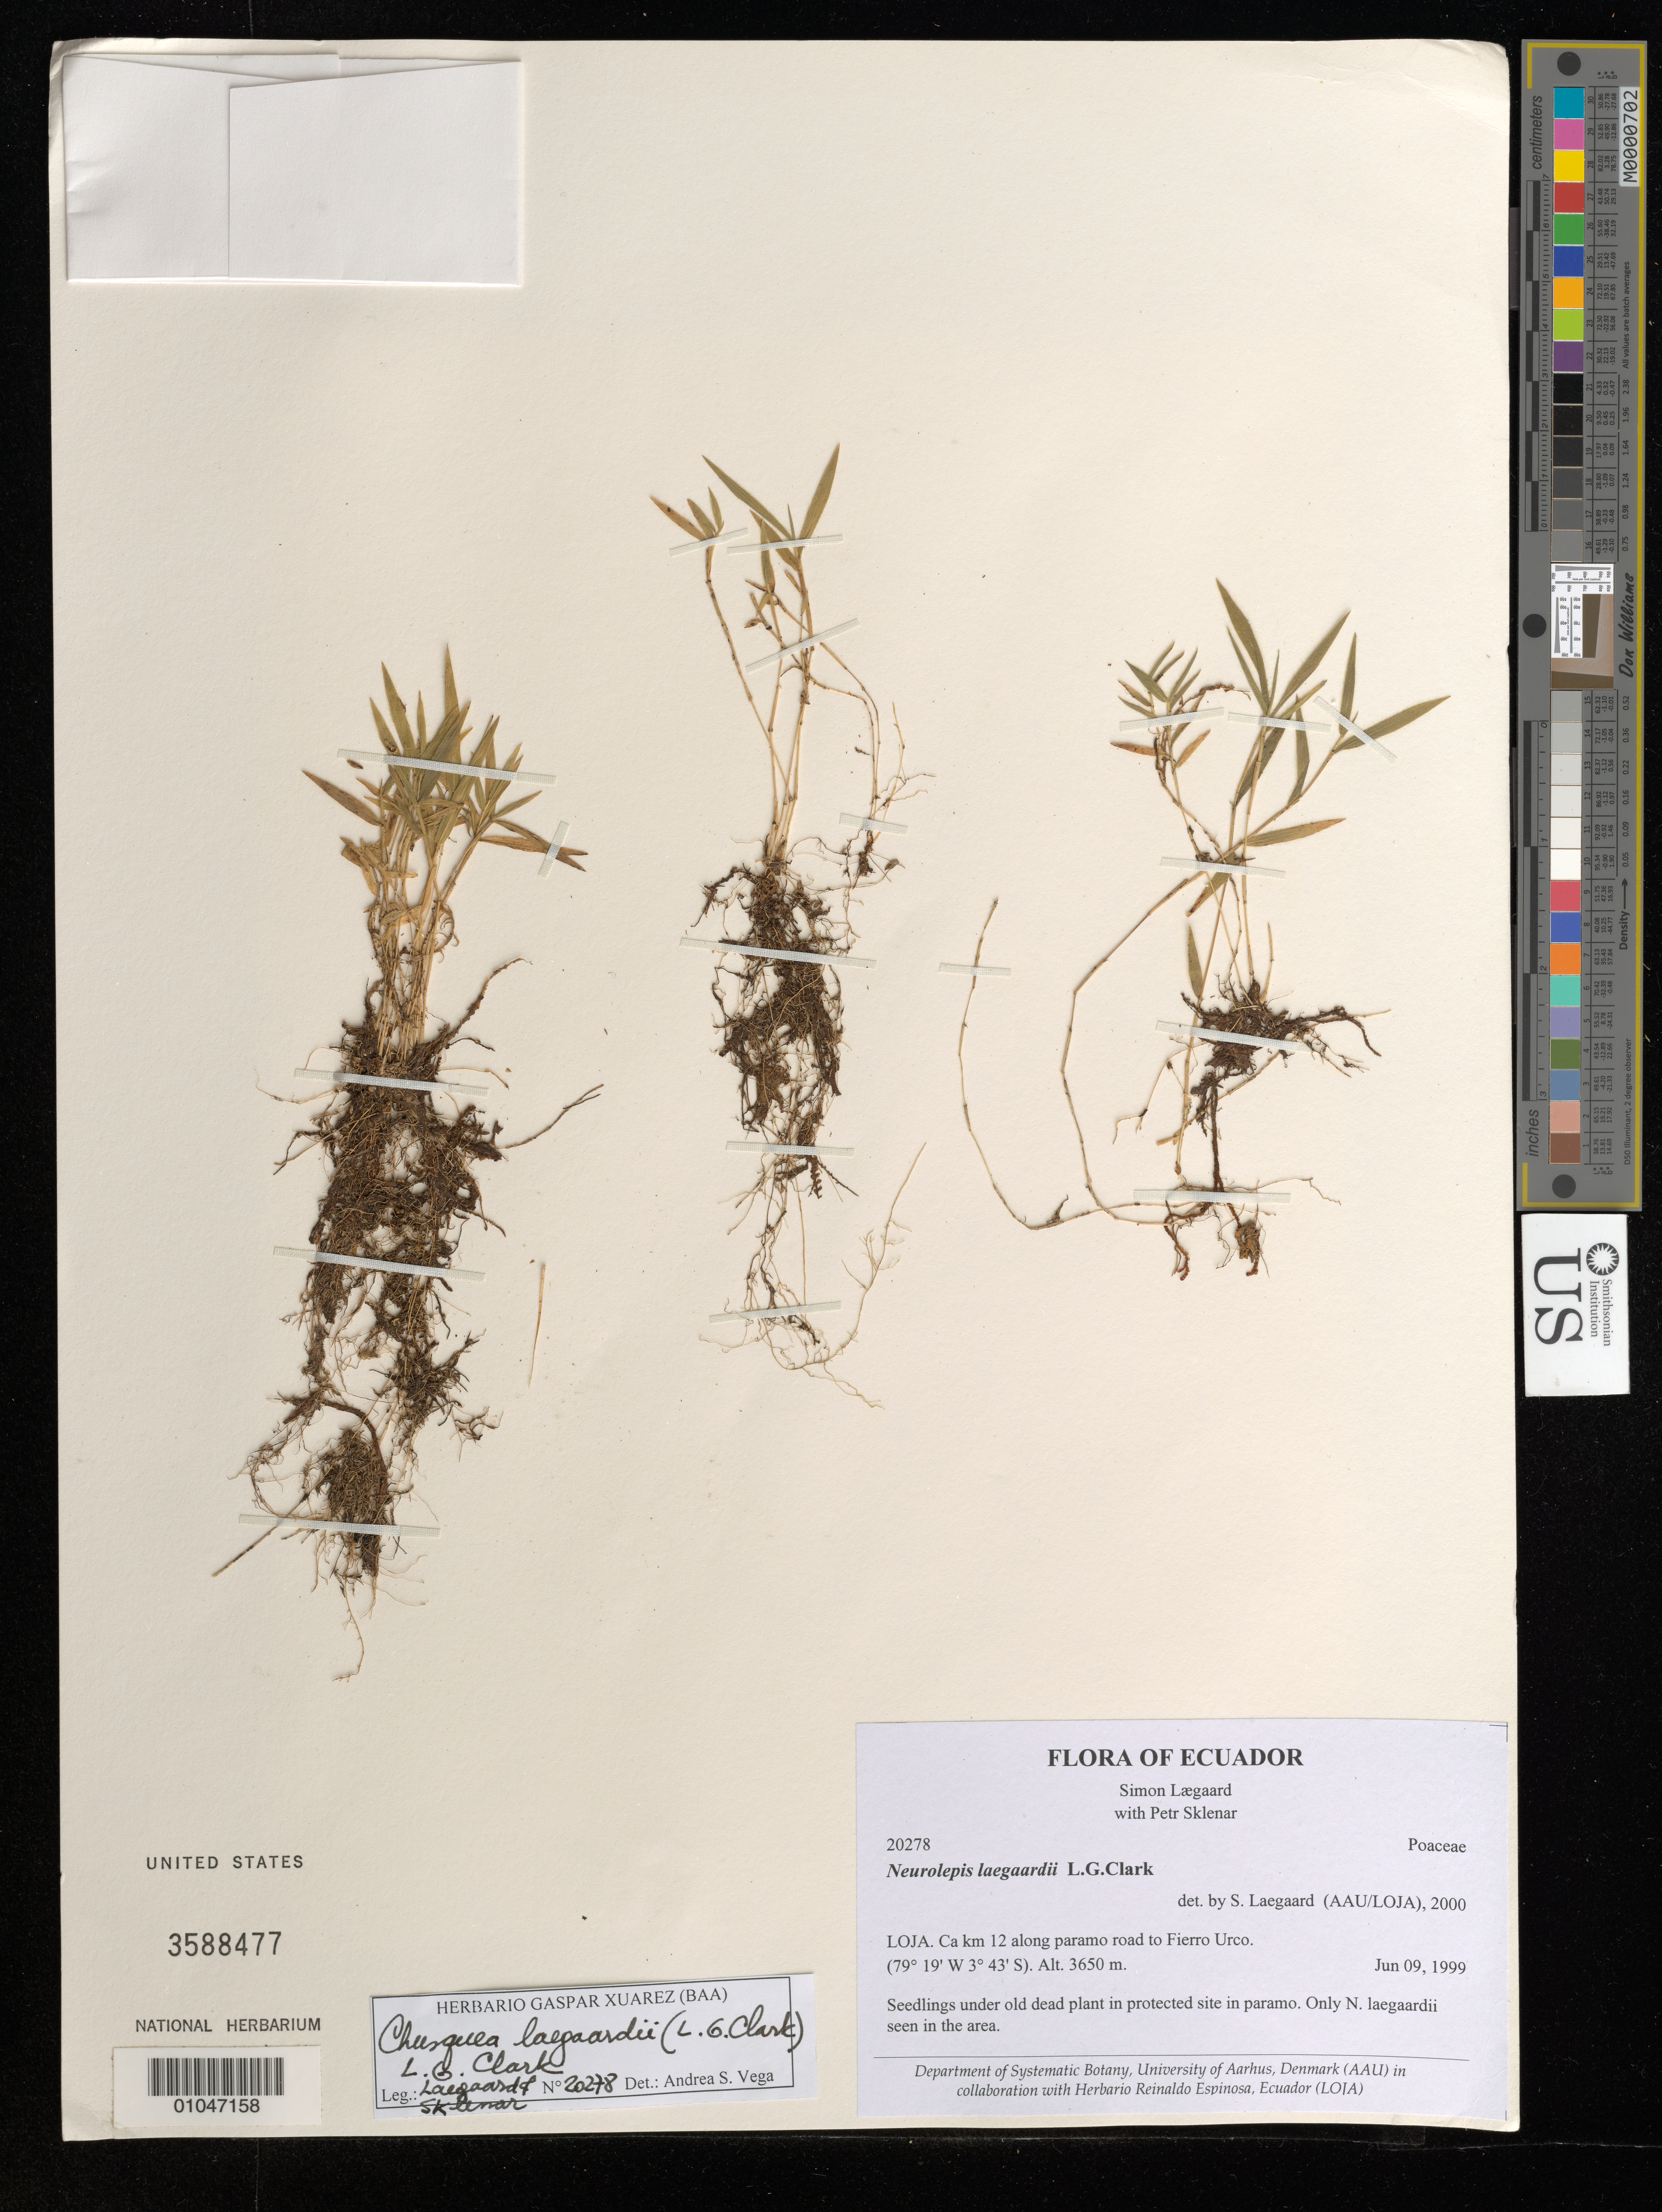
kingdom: Plantae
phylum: Tracheophyta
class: Liliopsida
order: Poales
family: Poaceae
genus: Chusquea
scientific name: Chusquea laegaardii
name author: (L.G. Clark) L.G. Clark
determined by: Vega, A. S.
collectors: S. Lægaard & A. Miranda Leiva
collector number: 20278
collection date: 1999-06-09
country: Ecuador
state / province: Loja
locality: ca km 12 along paramo road to Fierro Urco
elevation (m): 3650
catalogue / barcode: US 3588477